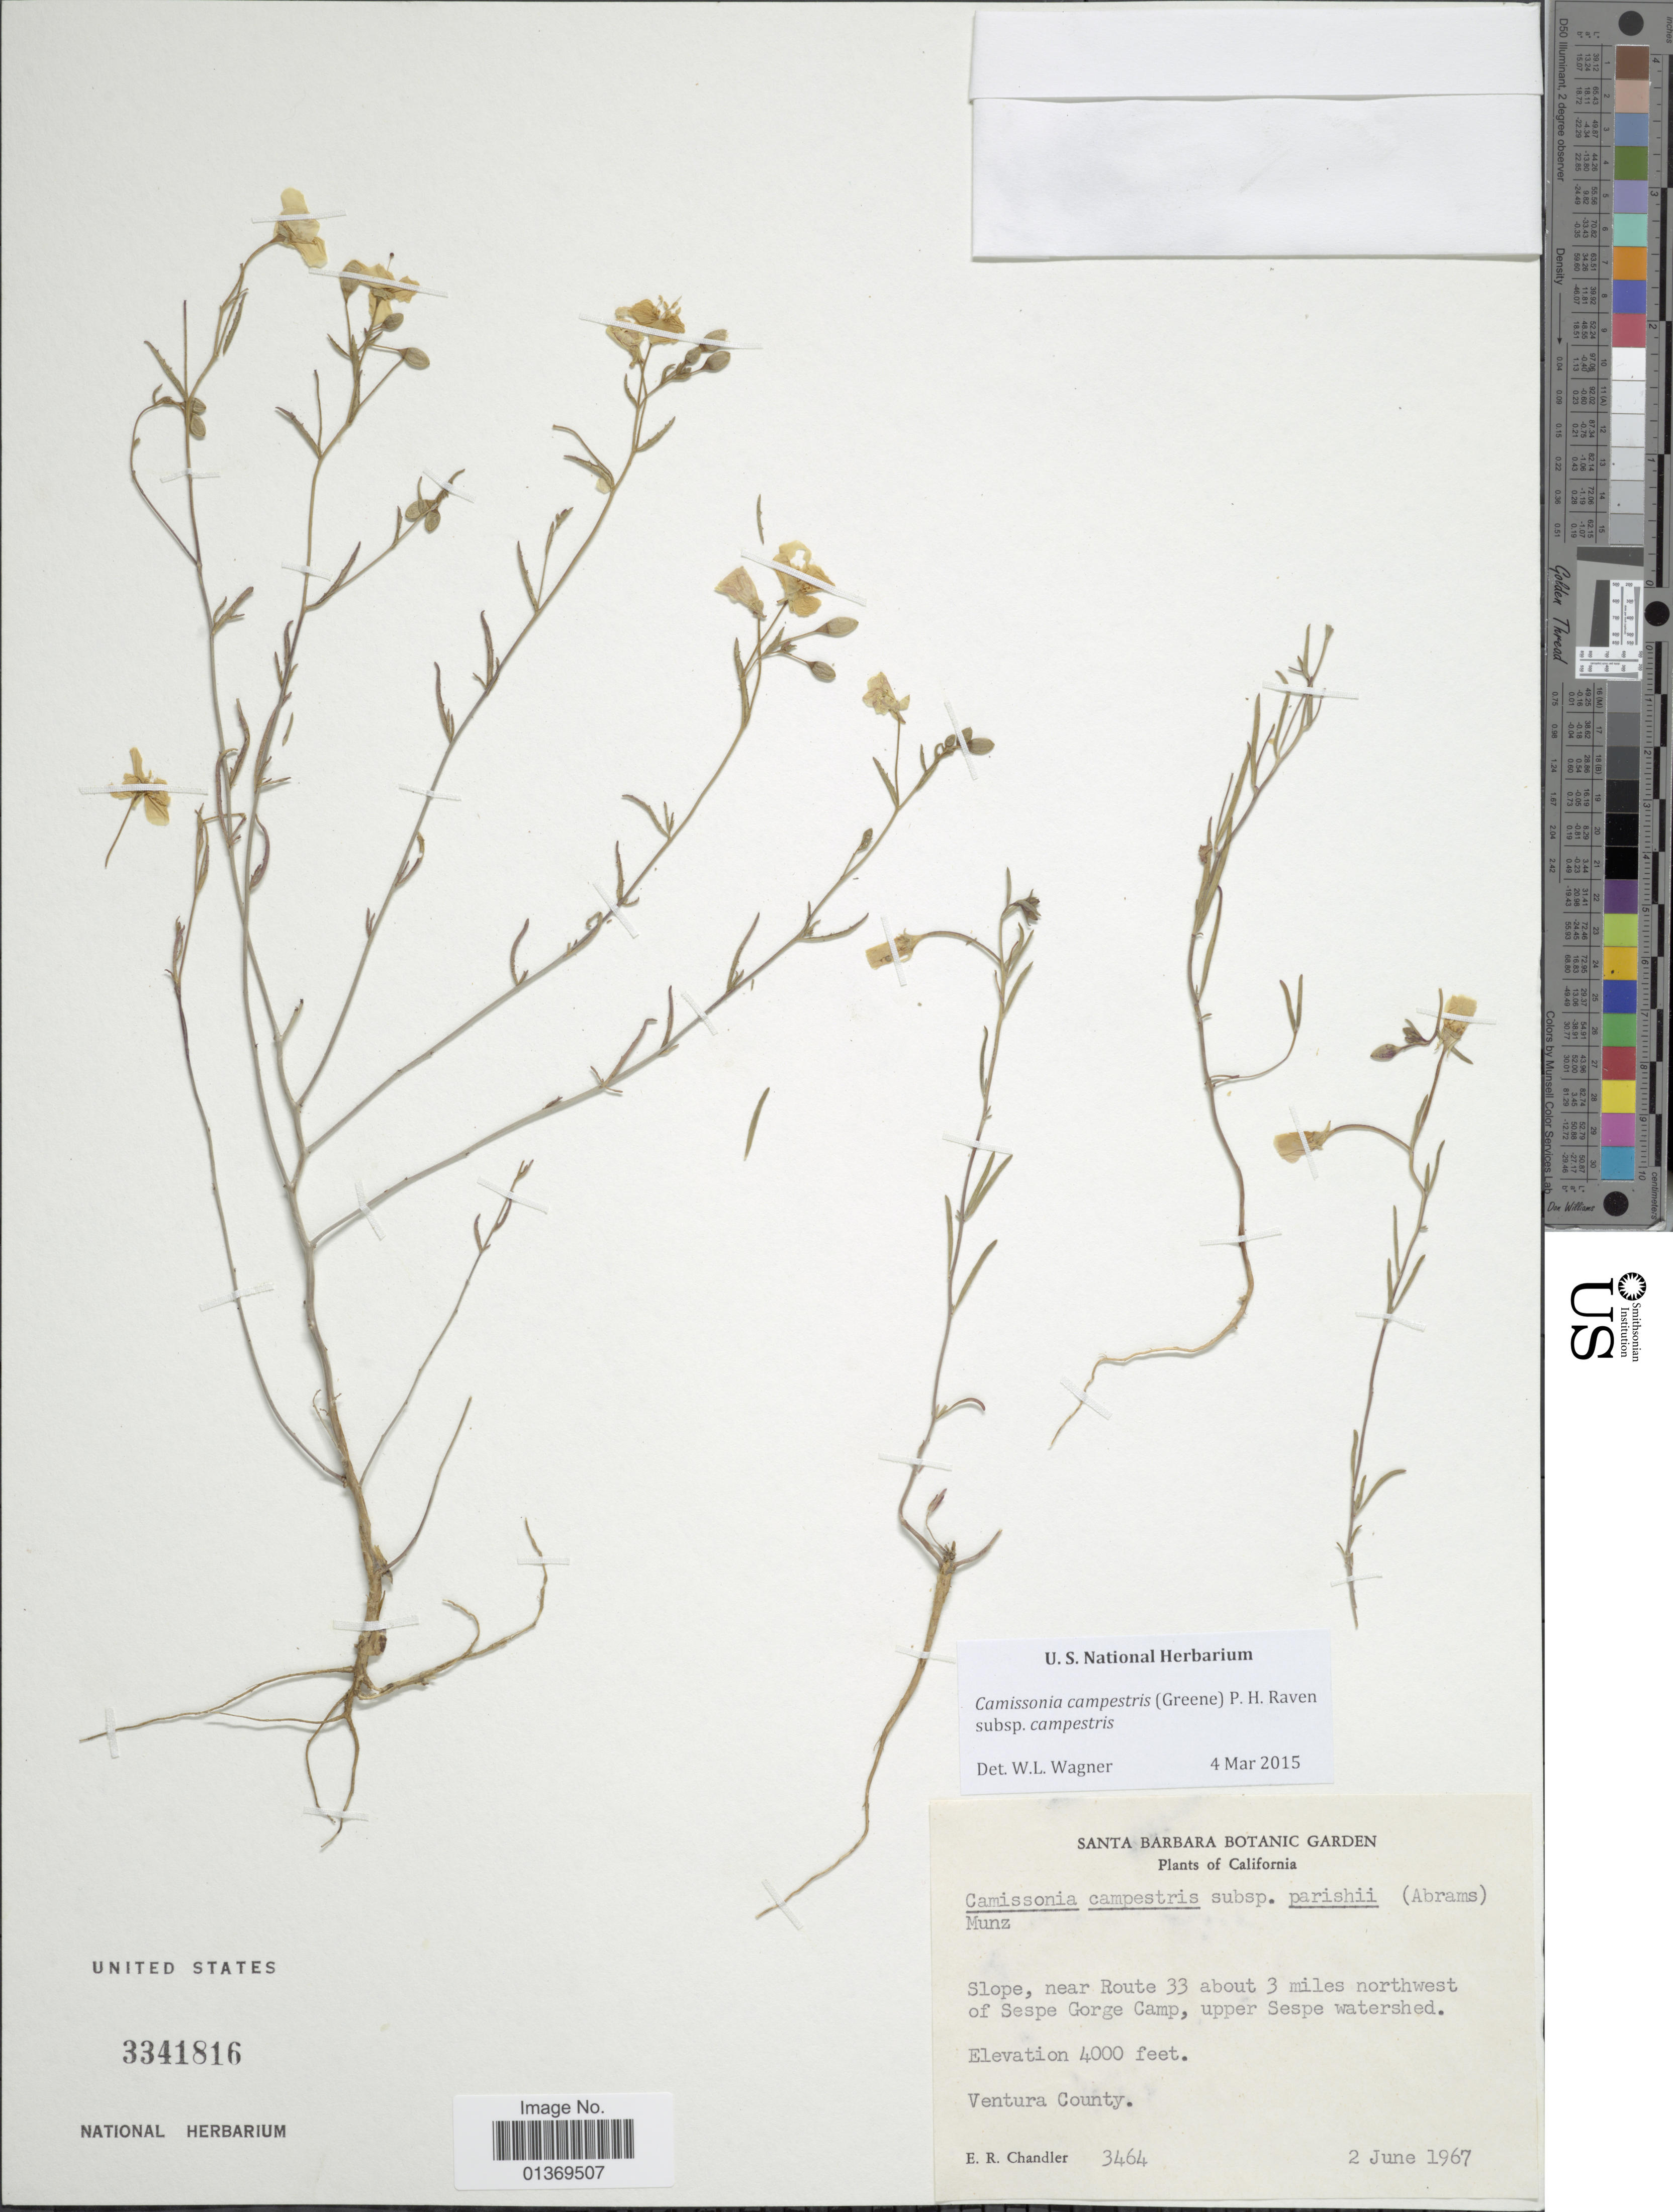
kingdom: Plantae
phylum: Tracheophyta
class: Magnoliopsida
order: Myrtales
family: Onagraceae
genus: Camissonia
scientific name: Camissonia campestris subsp. campestris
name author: (Greene) P.H. Raven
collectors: E. Chandler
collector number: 3464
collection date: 1967-06-02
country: United States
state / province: California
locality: Slope, near Route 33 about 3 miles northwest of Sespe Gorge Camp, upper Sespe watershed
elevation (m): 1219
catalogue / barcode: US 3341816